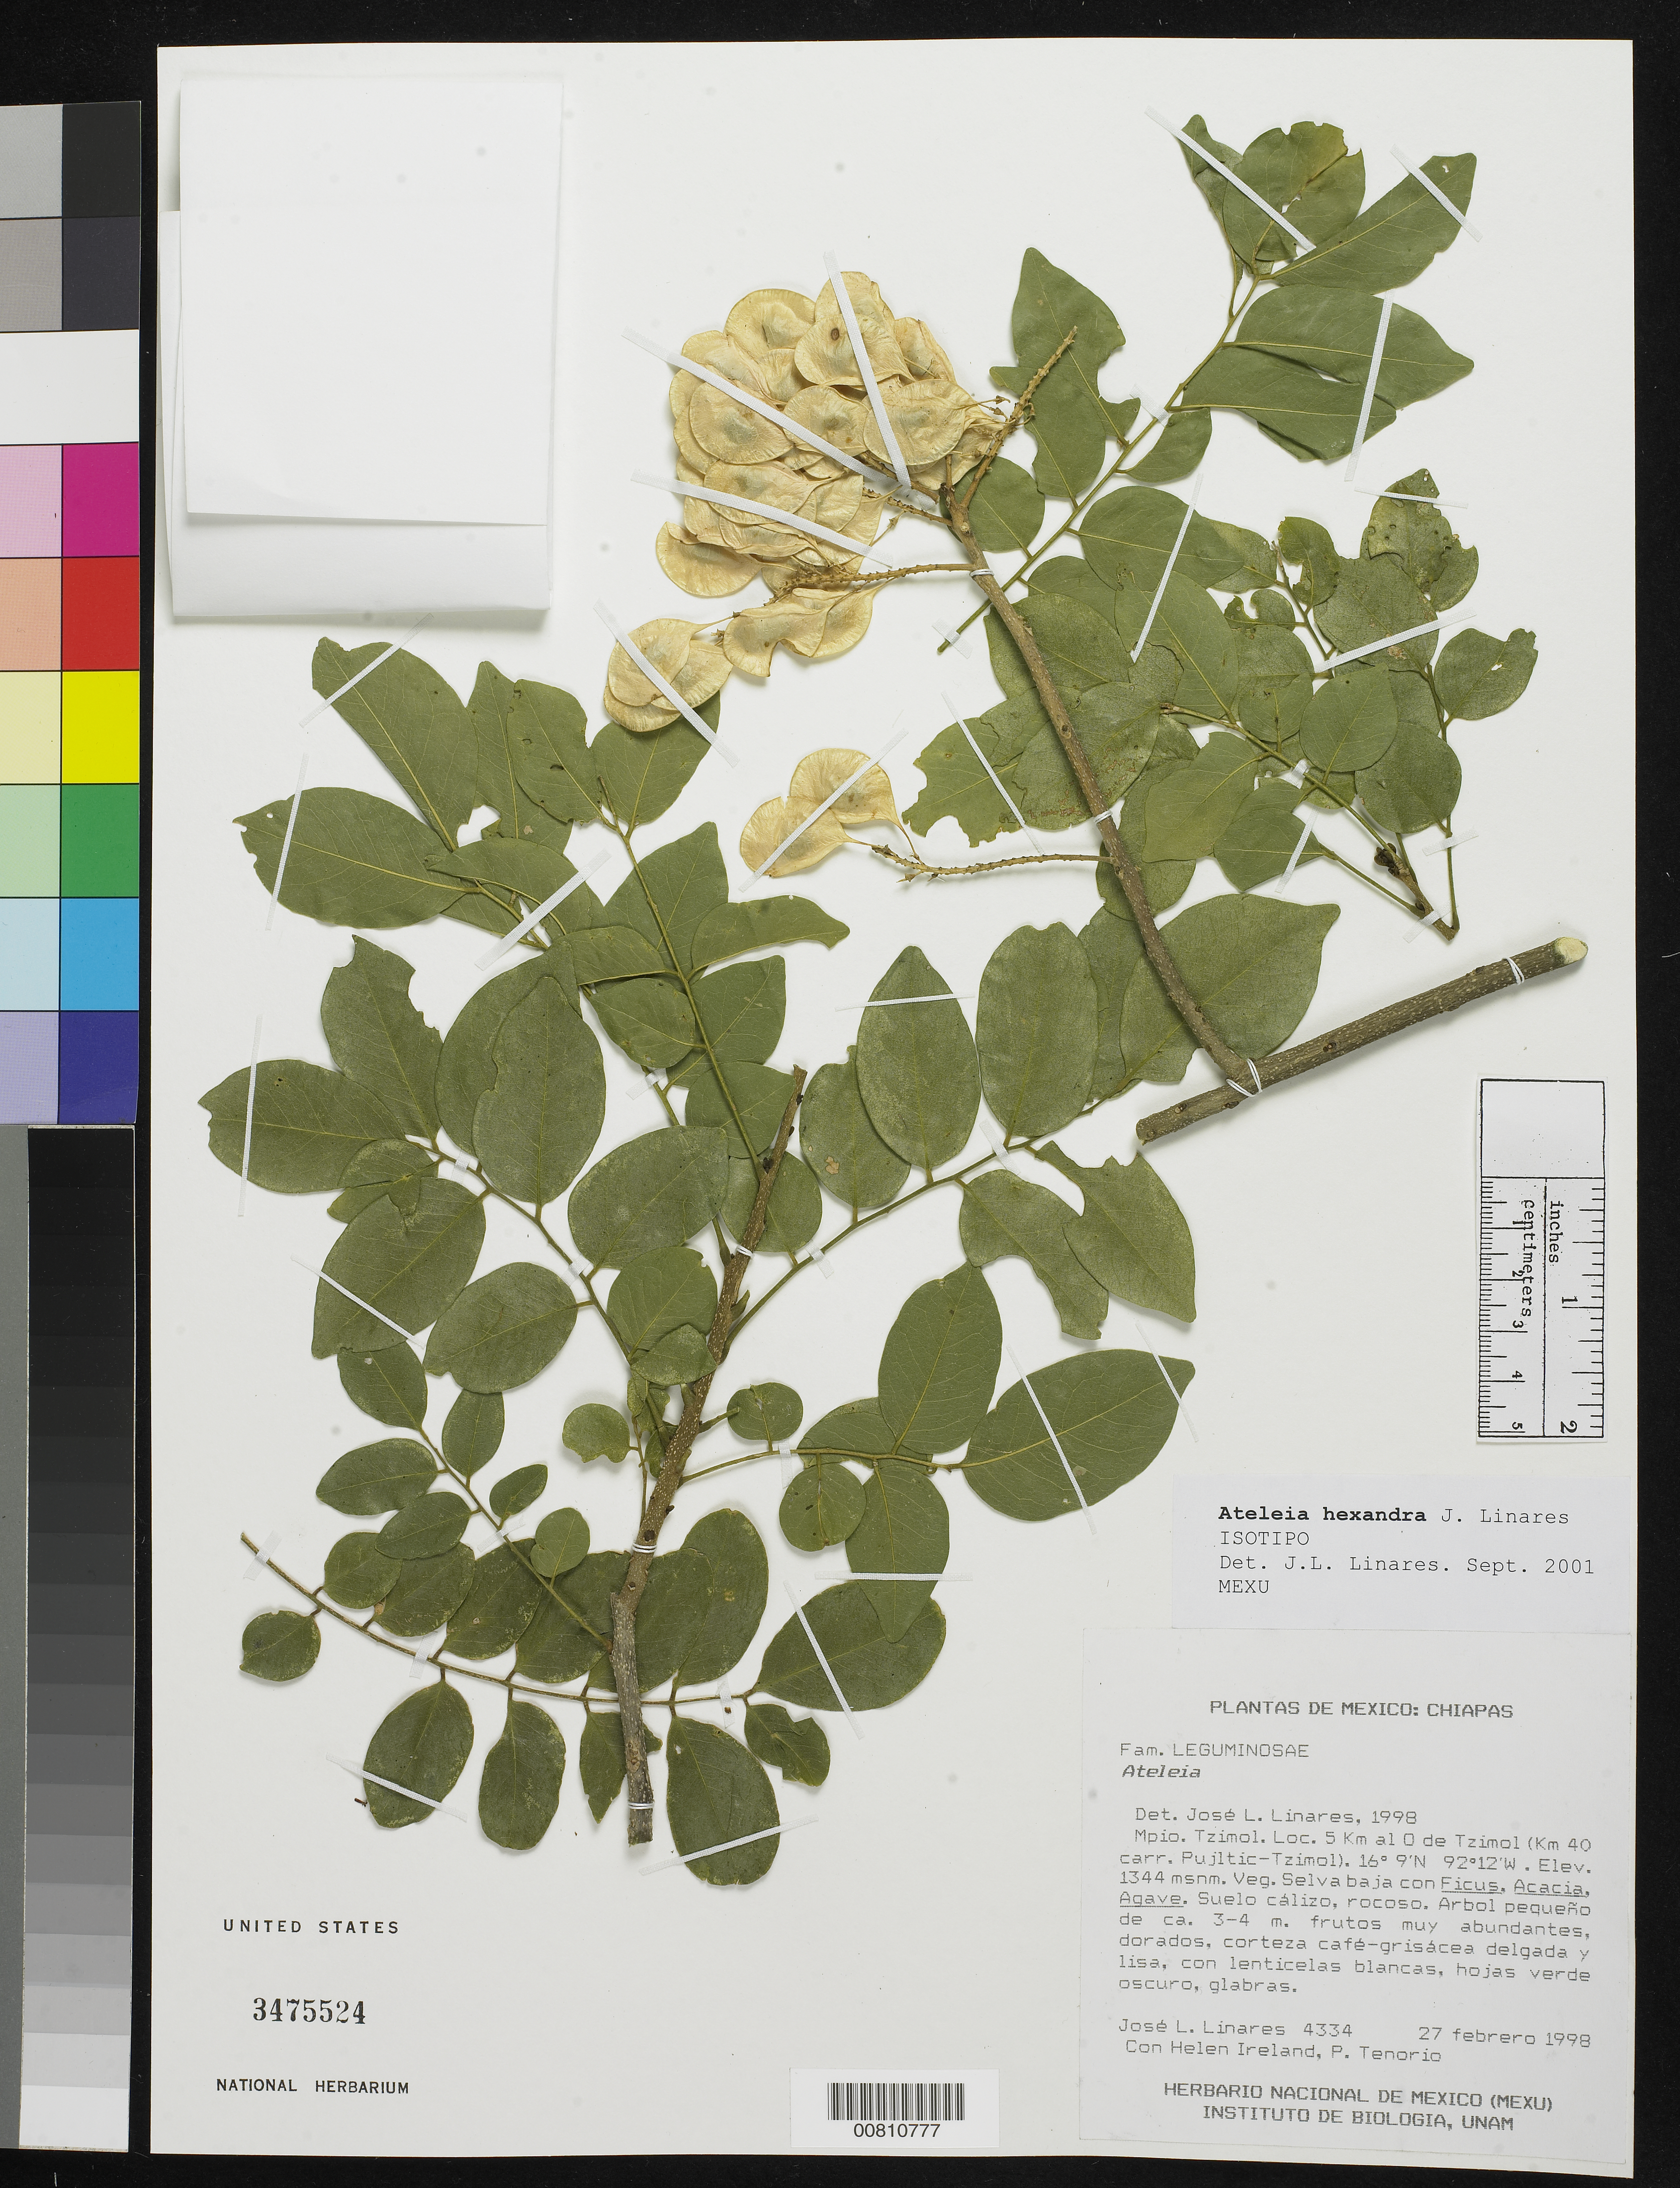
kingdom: Plantae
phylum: Tracheophyta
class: Magnoliopsida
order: Fabales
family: Fabaceae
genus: Ateleia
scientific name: Ateleia hexandra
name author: J. Linares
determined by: Linares, J. L., (MEXICO)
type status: Isotype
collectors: J. Linares, H. Ireland & P. Tenorio L.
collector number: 4334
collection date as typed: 27 Feb 1998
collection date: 1998-02-27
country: Mexico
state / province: Chiapas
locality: Mpio. Tzimol. Loc. 5 km al O de Tzimol (km 40 carr. Pujltic-Tzimol).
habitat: Selva baja, suelo cálizo, rocoso.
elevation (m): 1344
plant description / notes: Holotype at MEXU.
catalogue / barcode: US 3475524